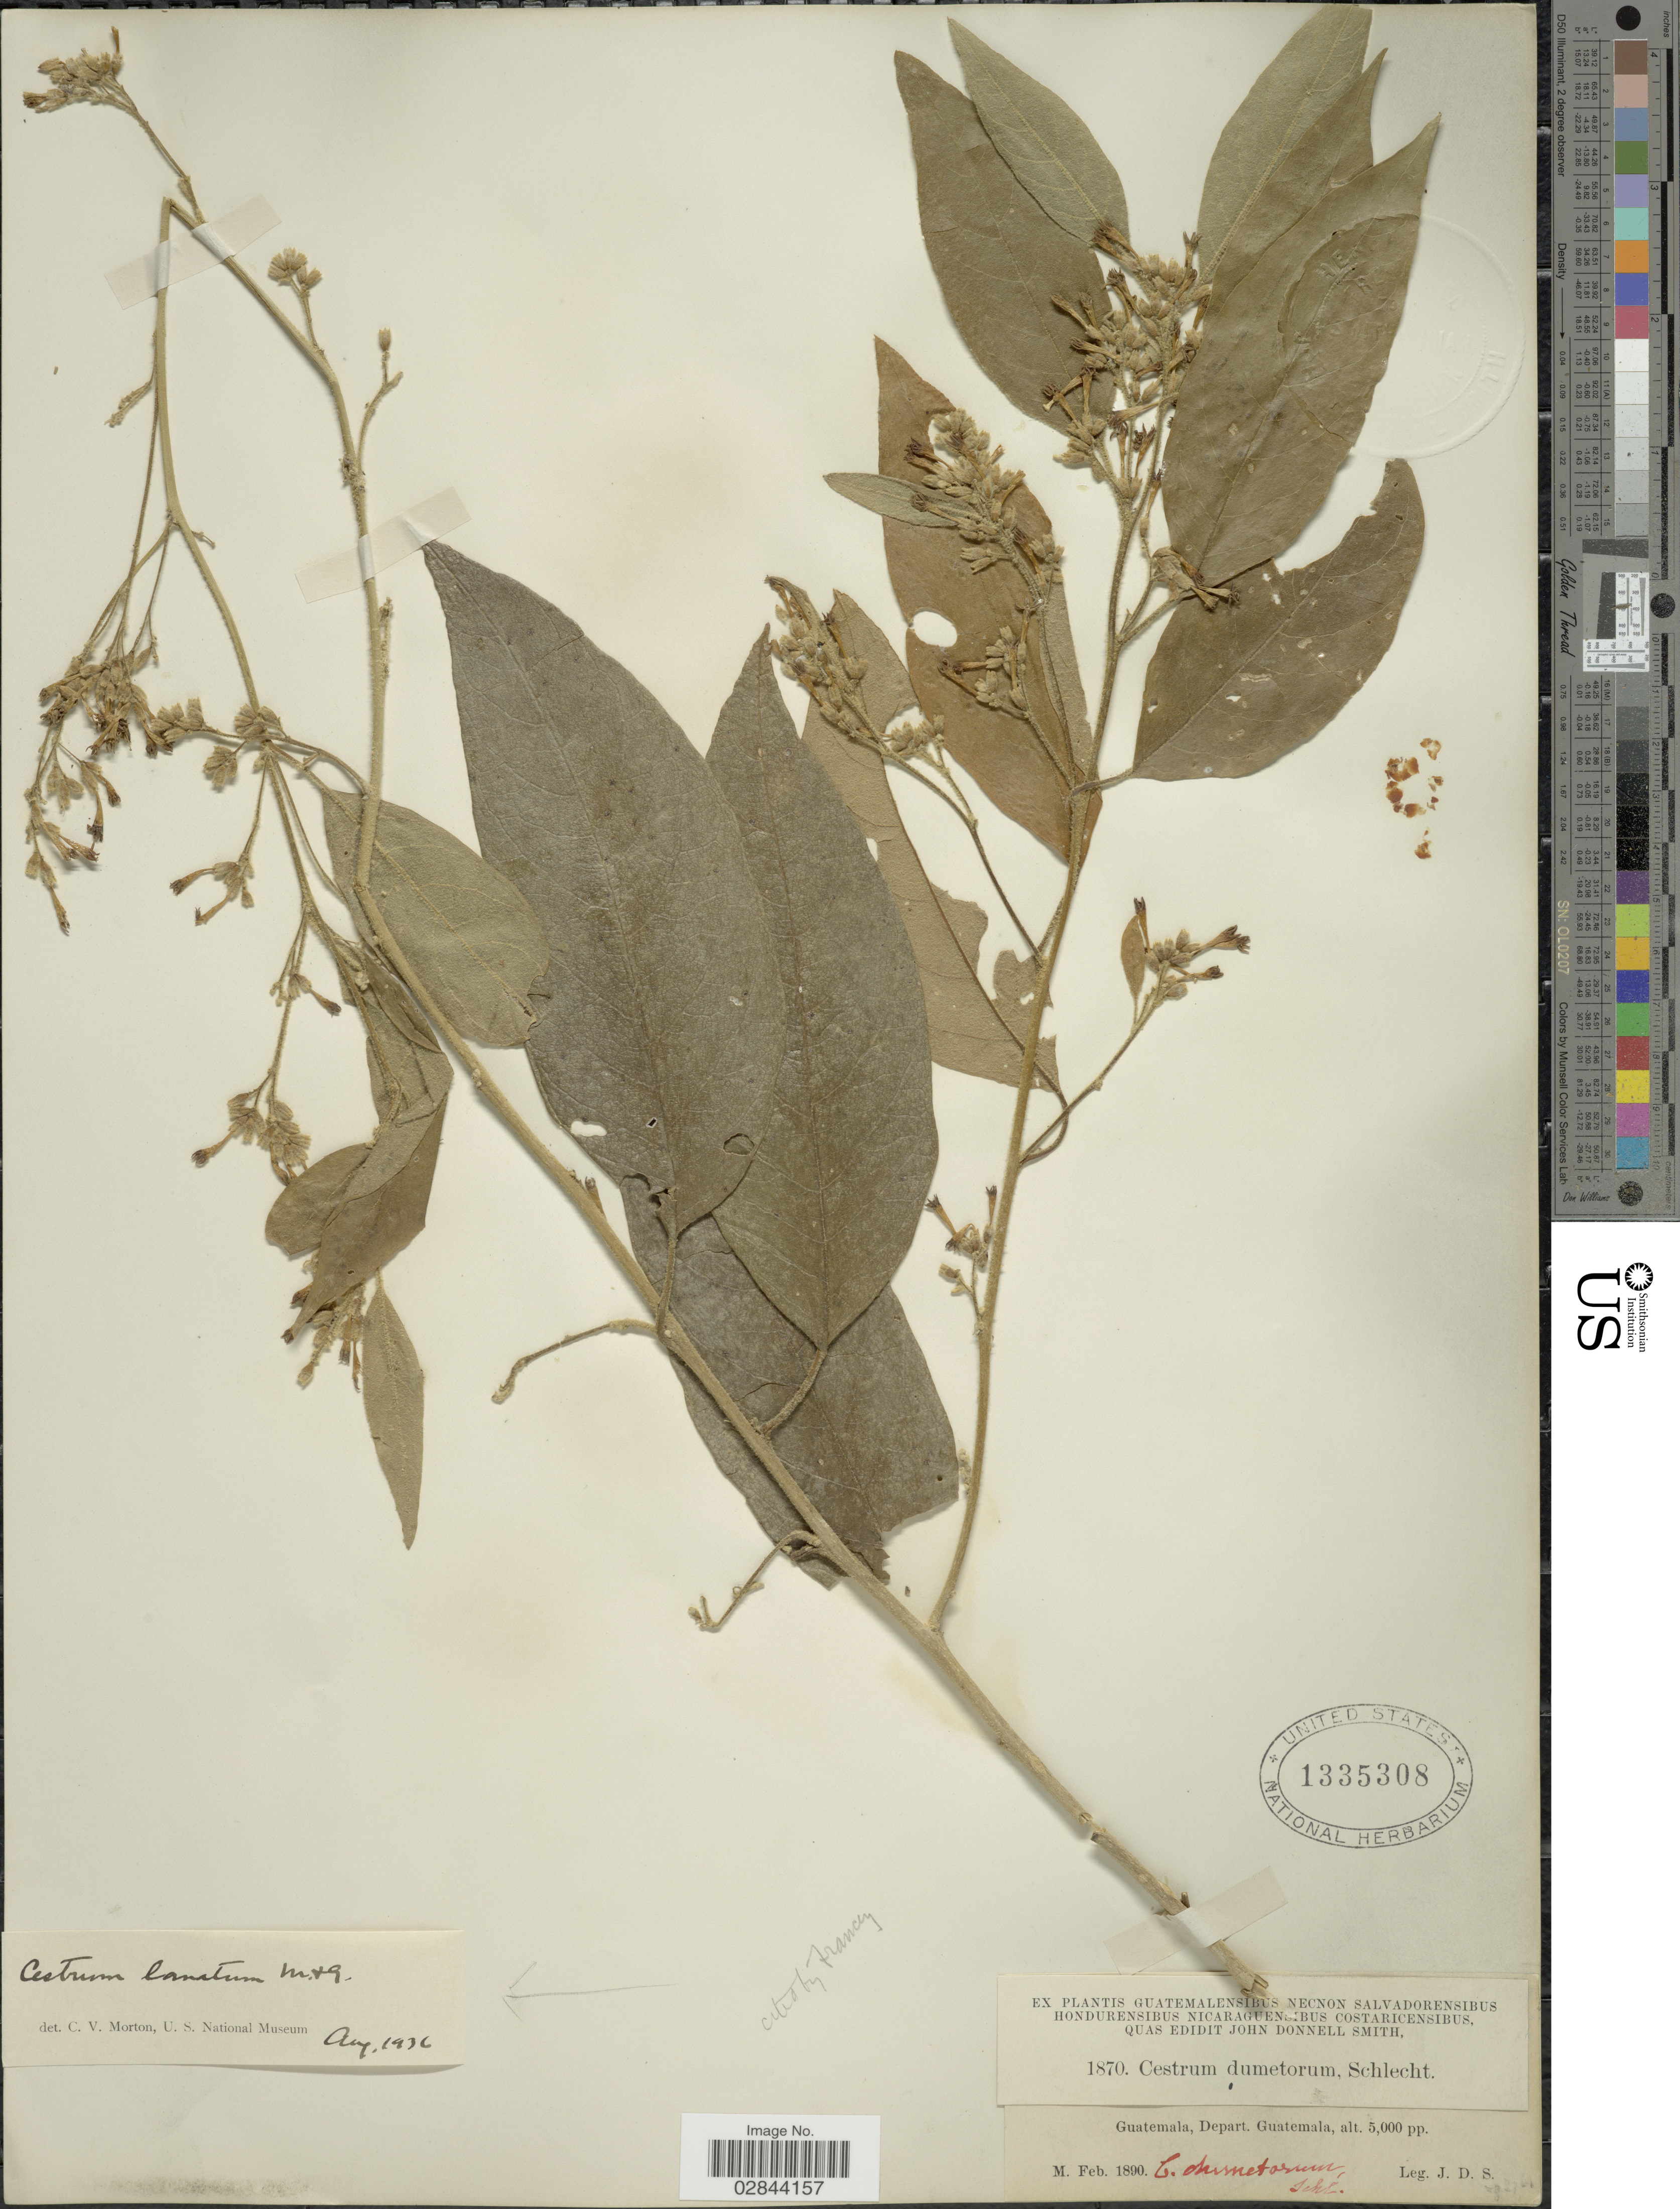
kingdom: Plantae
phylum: Tracheophyta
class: Magnoliopsida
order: Solanales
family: Solanaceae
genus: Cestrum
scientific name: Cestrum lanatum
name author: M. Martens & Galeotti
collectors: J. Donnell Smith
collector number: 1870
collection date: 1890-02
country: Guatemala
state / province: Guatemala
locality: Guatemala, Depart. Guatemala.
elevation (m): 1524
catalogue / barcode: US 1335308